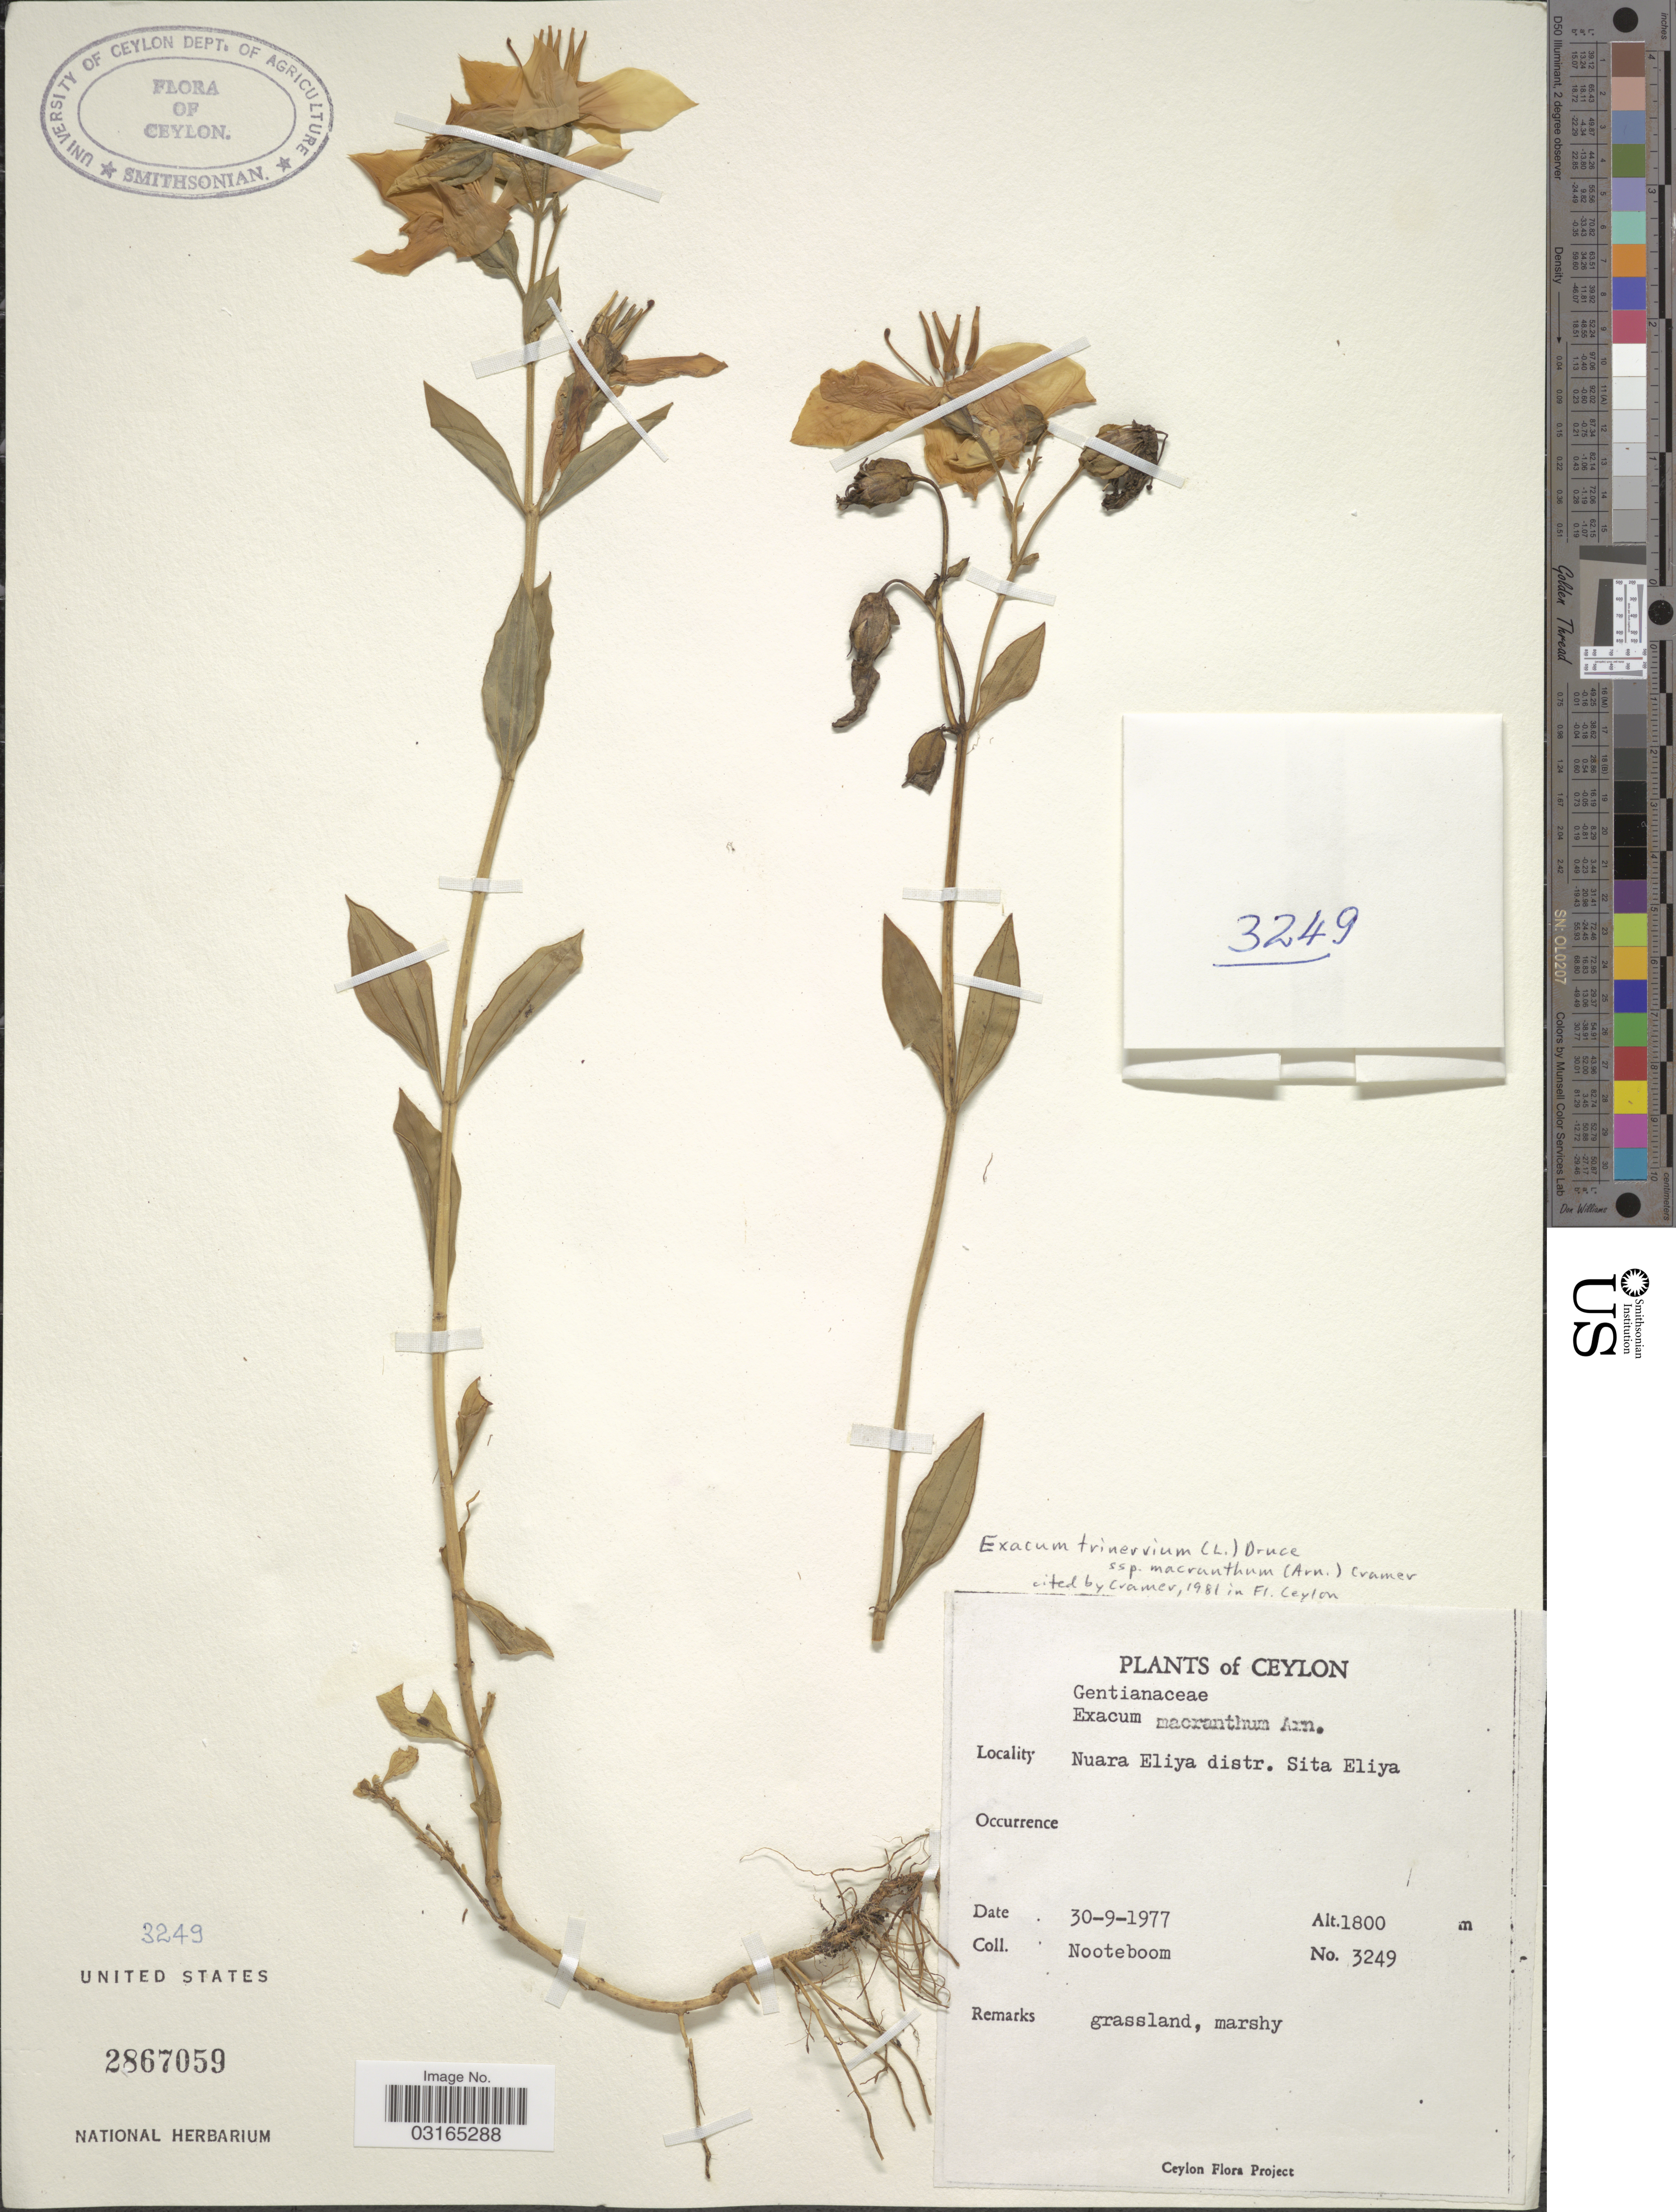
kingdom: Plantae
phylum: Tracheophyta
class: Magnoliopsida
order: Gentianales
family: Gentianaceae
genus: Exacum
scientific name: Exacum macranthum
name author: Arn. ex Griseb.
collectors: Nooteboom, --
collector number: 3249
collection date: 1977-09-30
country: Sri Lanka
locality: Ceylon. Nuara Eliya distr. Sita Eliya.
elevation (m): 1800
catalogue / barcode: US 2867059